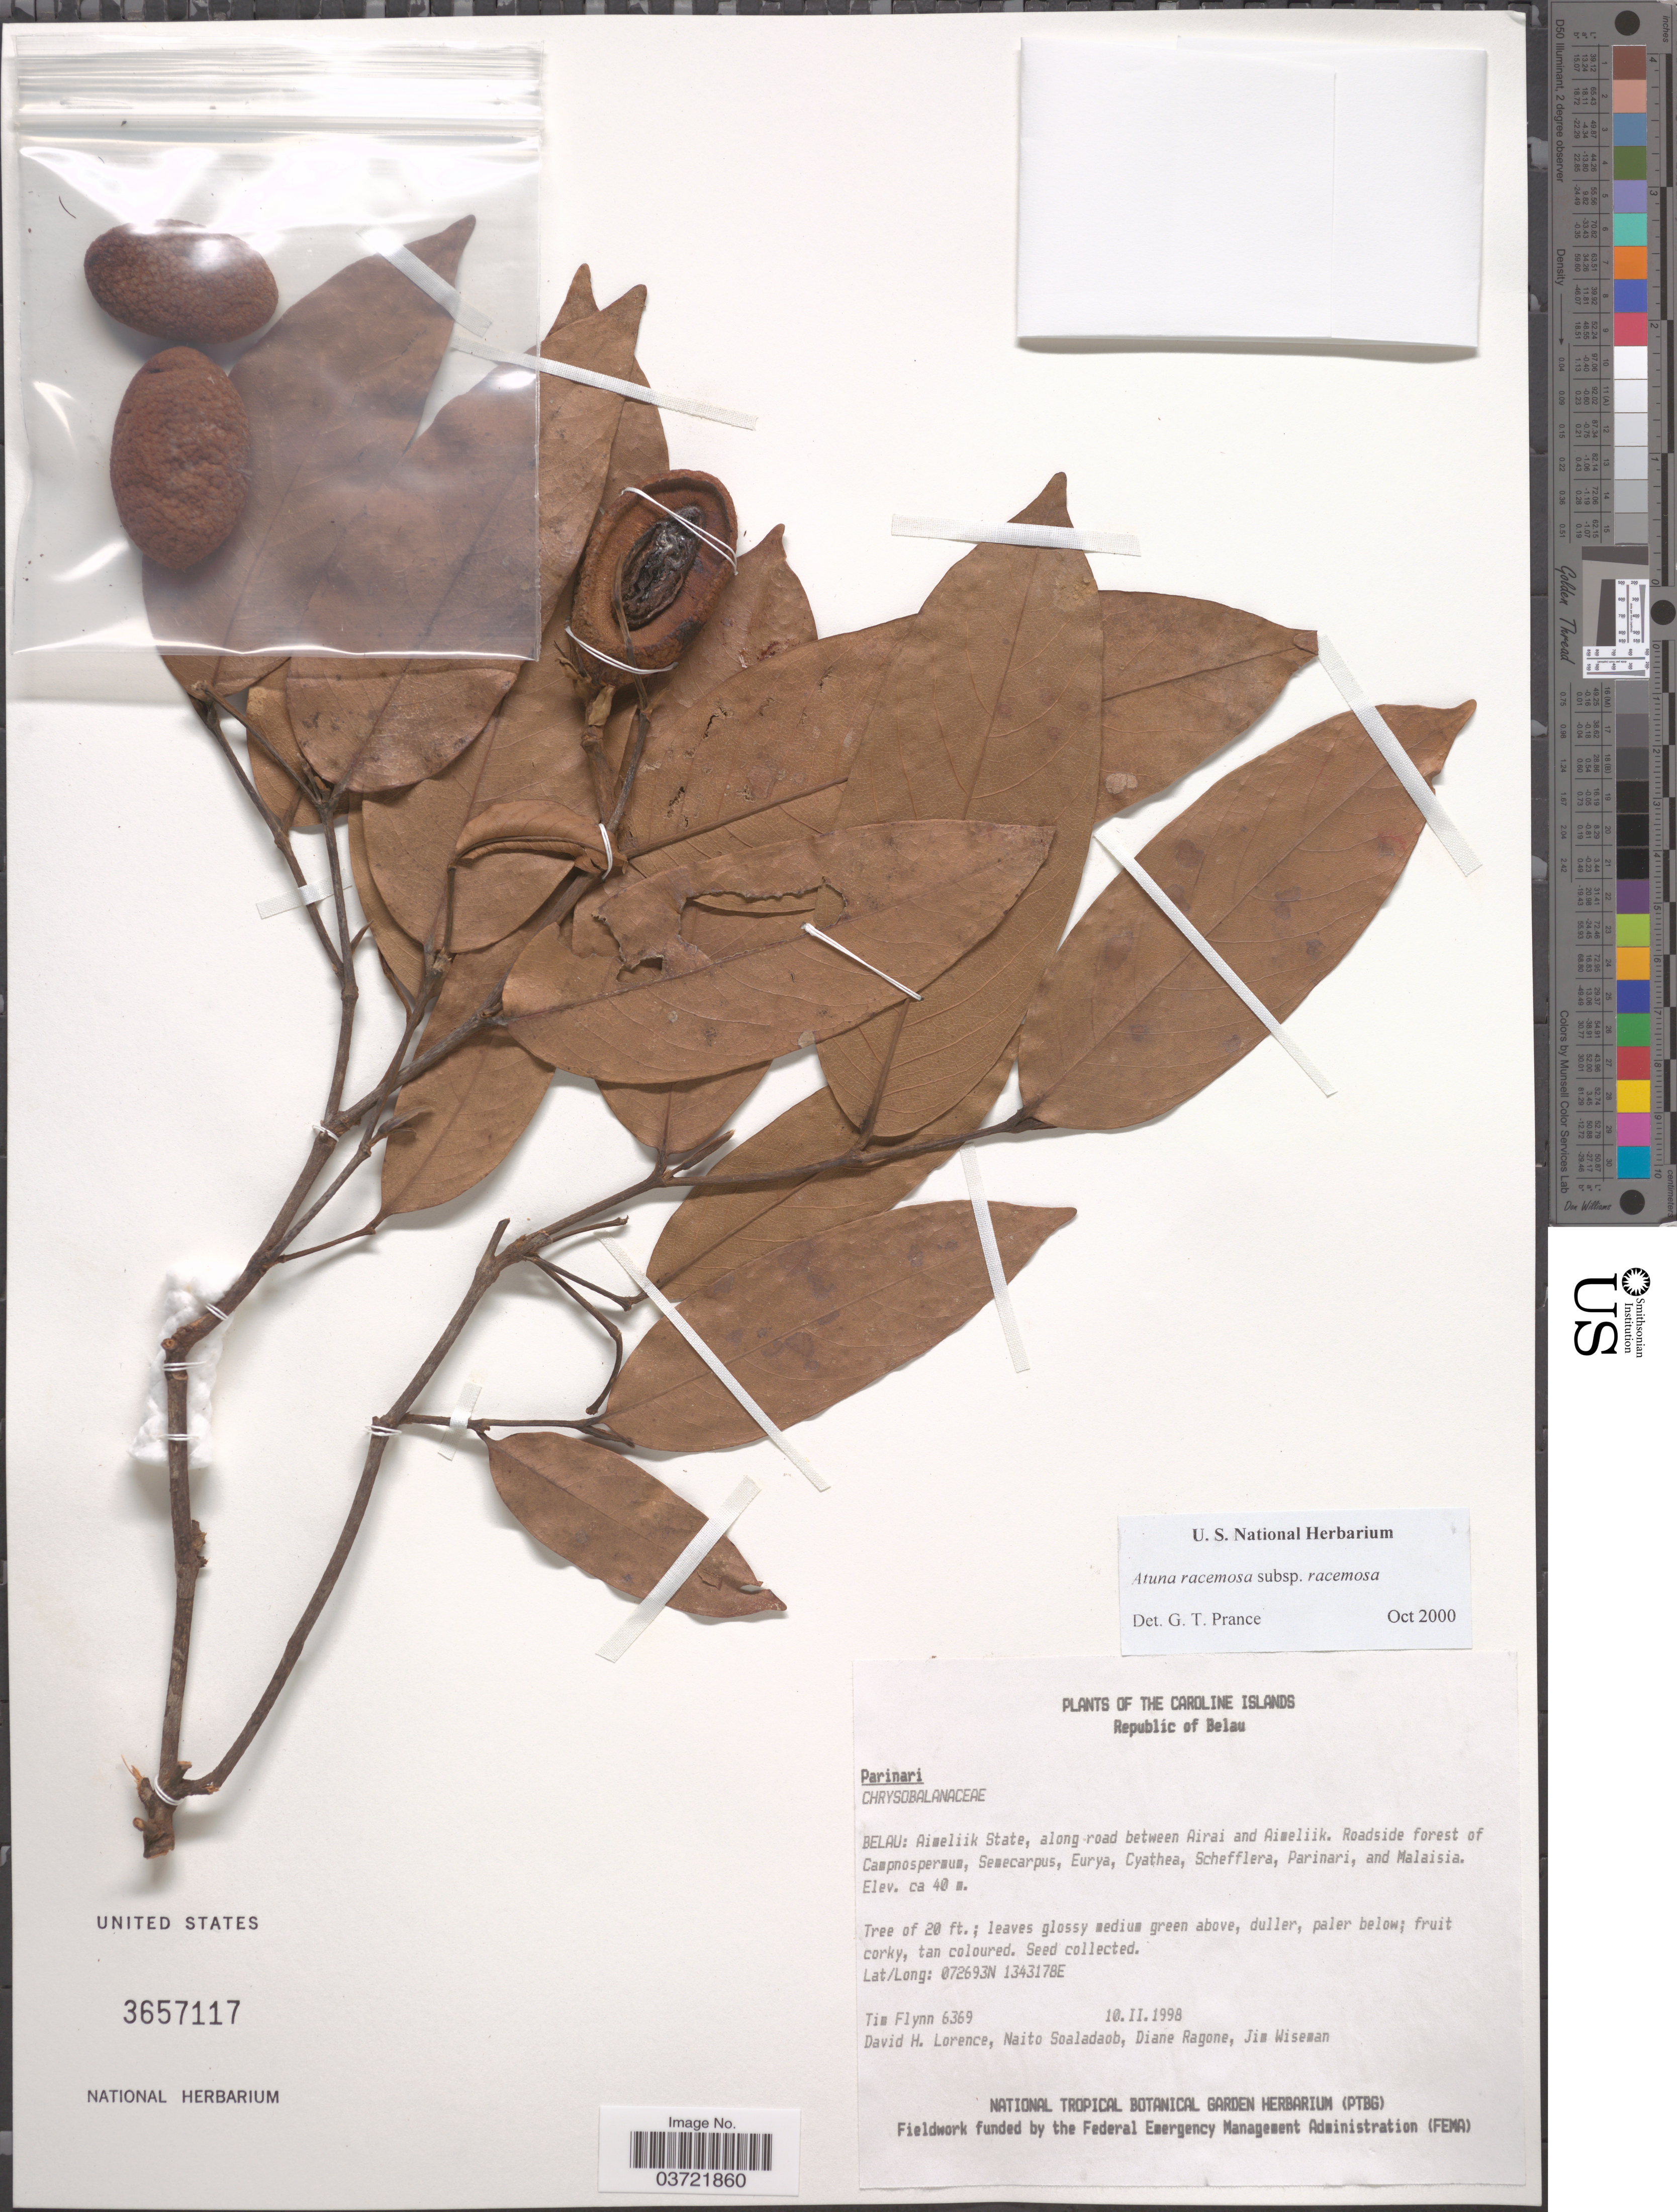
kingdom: Plantae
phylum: Tracheophyta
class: Magnoliopsida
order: Malpighiales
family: Chrysobalanaceae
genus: Atuna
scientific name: Atuna racemosa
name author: Raf.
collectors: T. Flynn, D. Lorence, N. Soaladaob, D. Ragone & J. Wiseman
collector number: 6369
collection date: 1998-02-10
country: Palau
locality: The Caroline Islands. Republic of Belau. Aimeliik State, along road between Airai and Aimeliik.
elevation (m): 40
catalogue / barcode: US 3657117